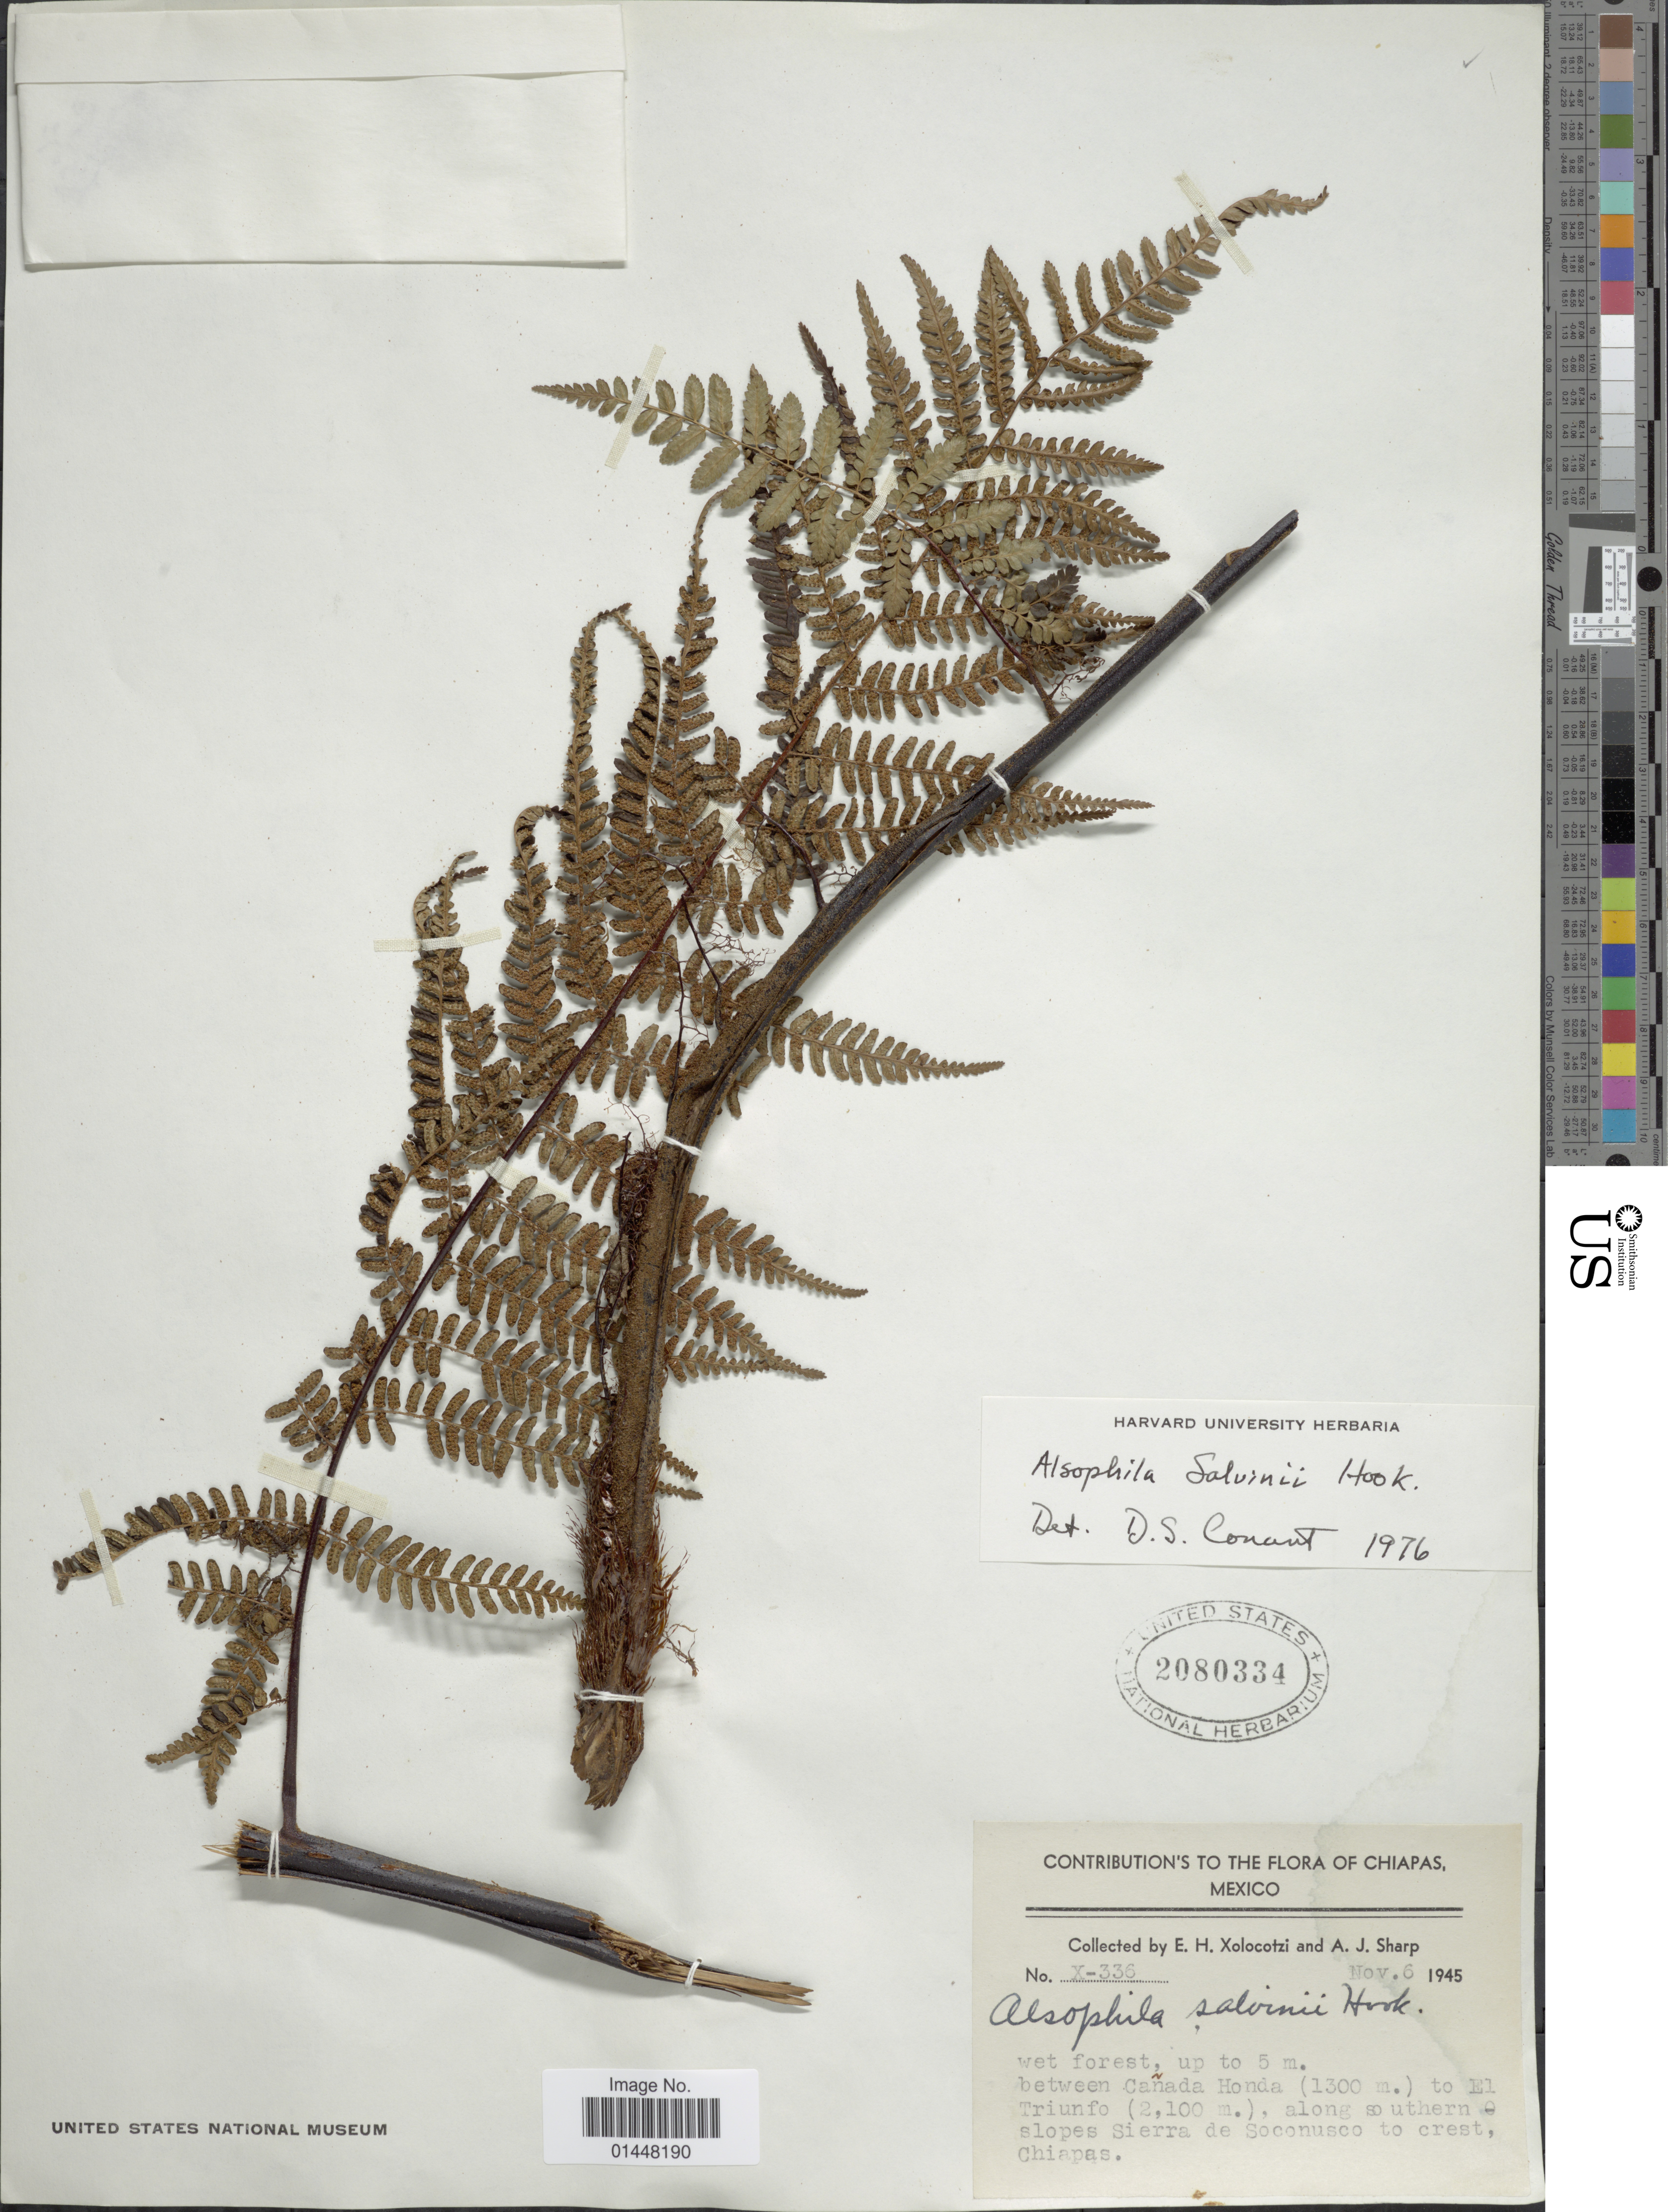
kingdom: Plantae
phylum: Tracheophyta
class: Polypodiopsida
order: Cyatheales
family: Cyatheaceae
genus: Gymnosphaera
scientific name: Gymnosphaera salvinii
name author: (Hook.)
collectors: E. I. Hernández-X. & A. J. Sharp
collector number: X-336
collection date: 1945-11-06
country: Mexico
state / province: Chiapas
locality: Between Canada Honda to El Triunfo, along southern slopes Sierra de Soconusco to crest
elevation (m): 1300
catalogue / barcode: US 2080334